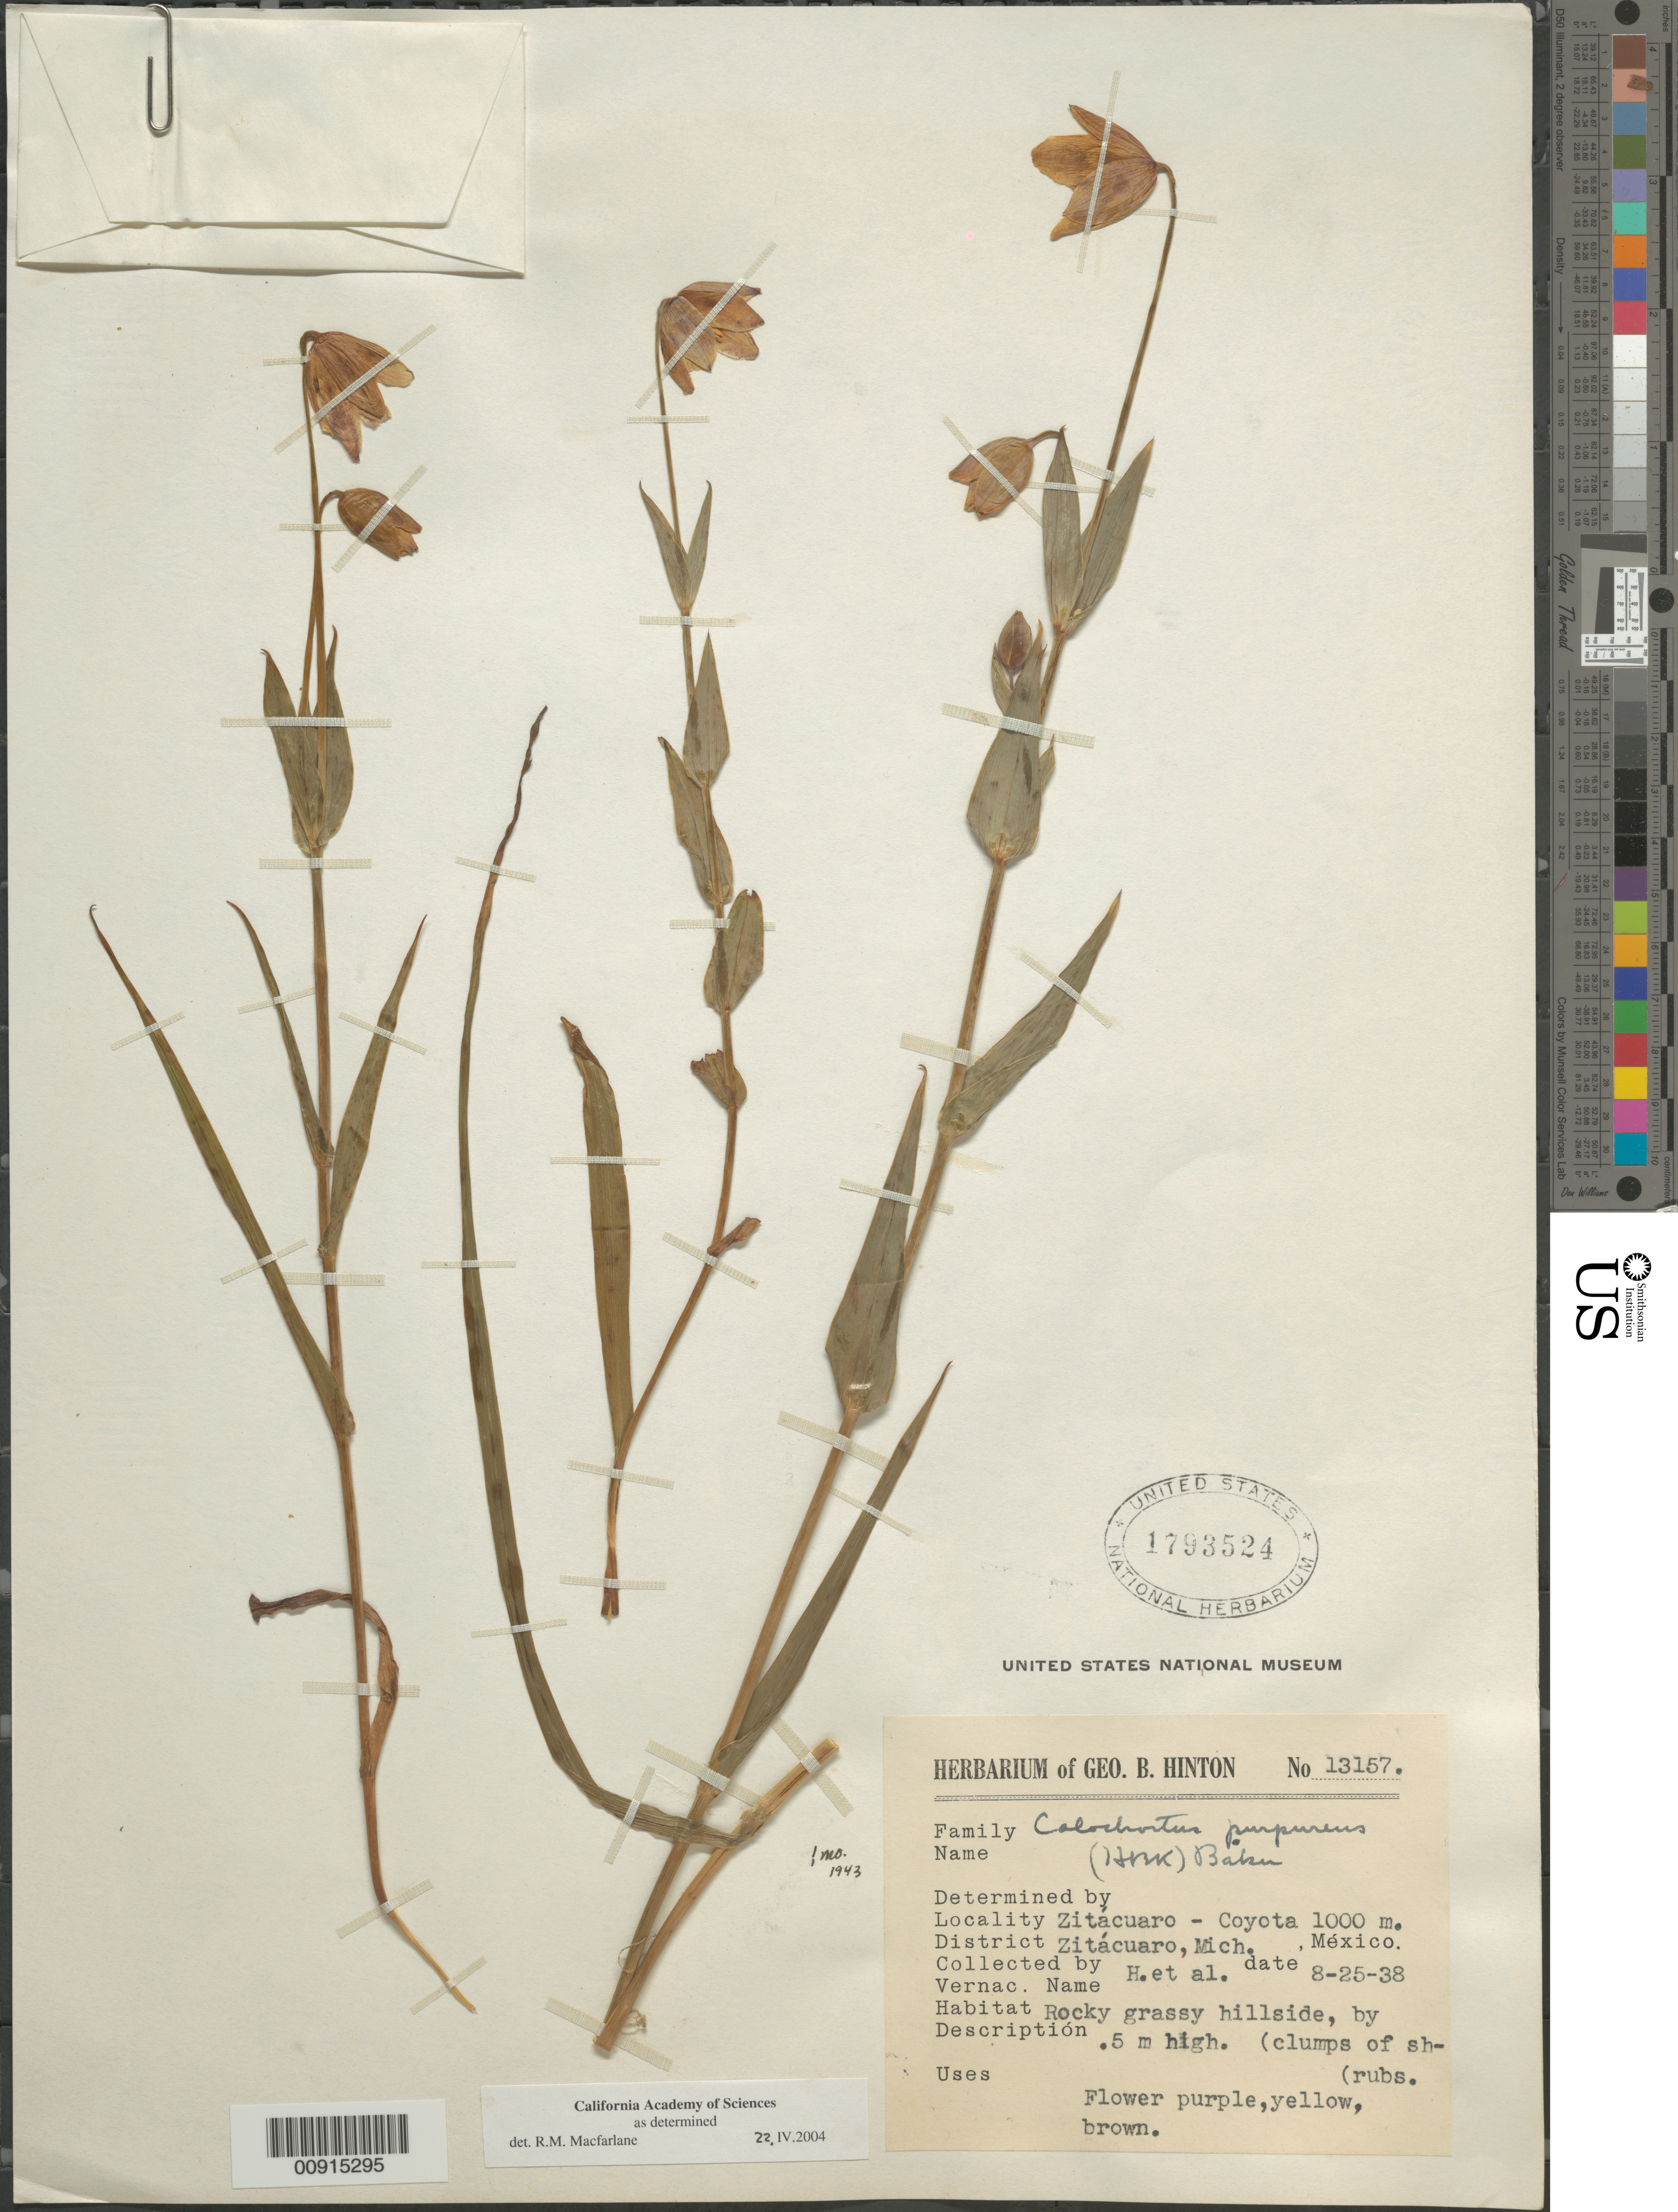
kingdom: Plantae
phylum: Tracheophyta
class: Liliopsida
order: Liliales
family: Liliaceae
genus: Calochortus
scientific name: Calochortus purpureus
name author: (Kunth) Baker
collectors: G. B. Hinton & et al.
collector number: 13157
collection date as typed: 25 Aug 1938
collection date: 1938-08-25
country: Mexico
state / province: Michoacán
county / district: Zitácuaro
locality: Zitácuaro - Coyota, District Zitácuaro, Michoacán.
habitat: Rocky grassy hillside, by clumps of shrubs.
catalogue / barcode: US 1793524